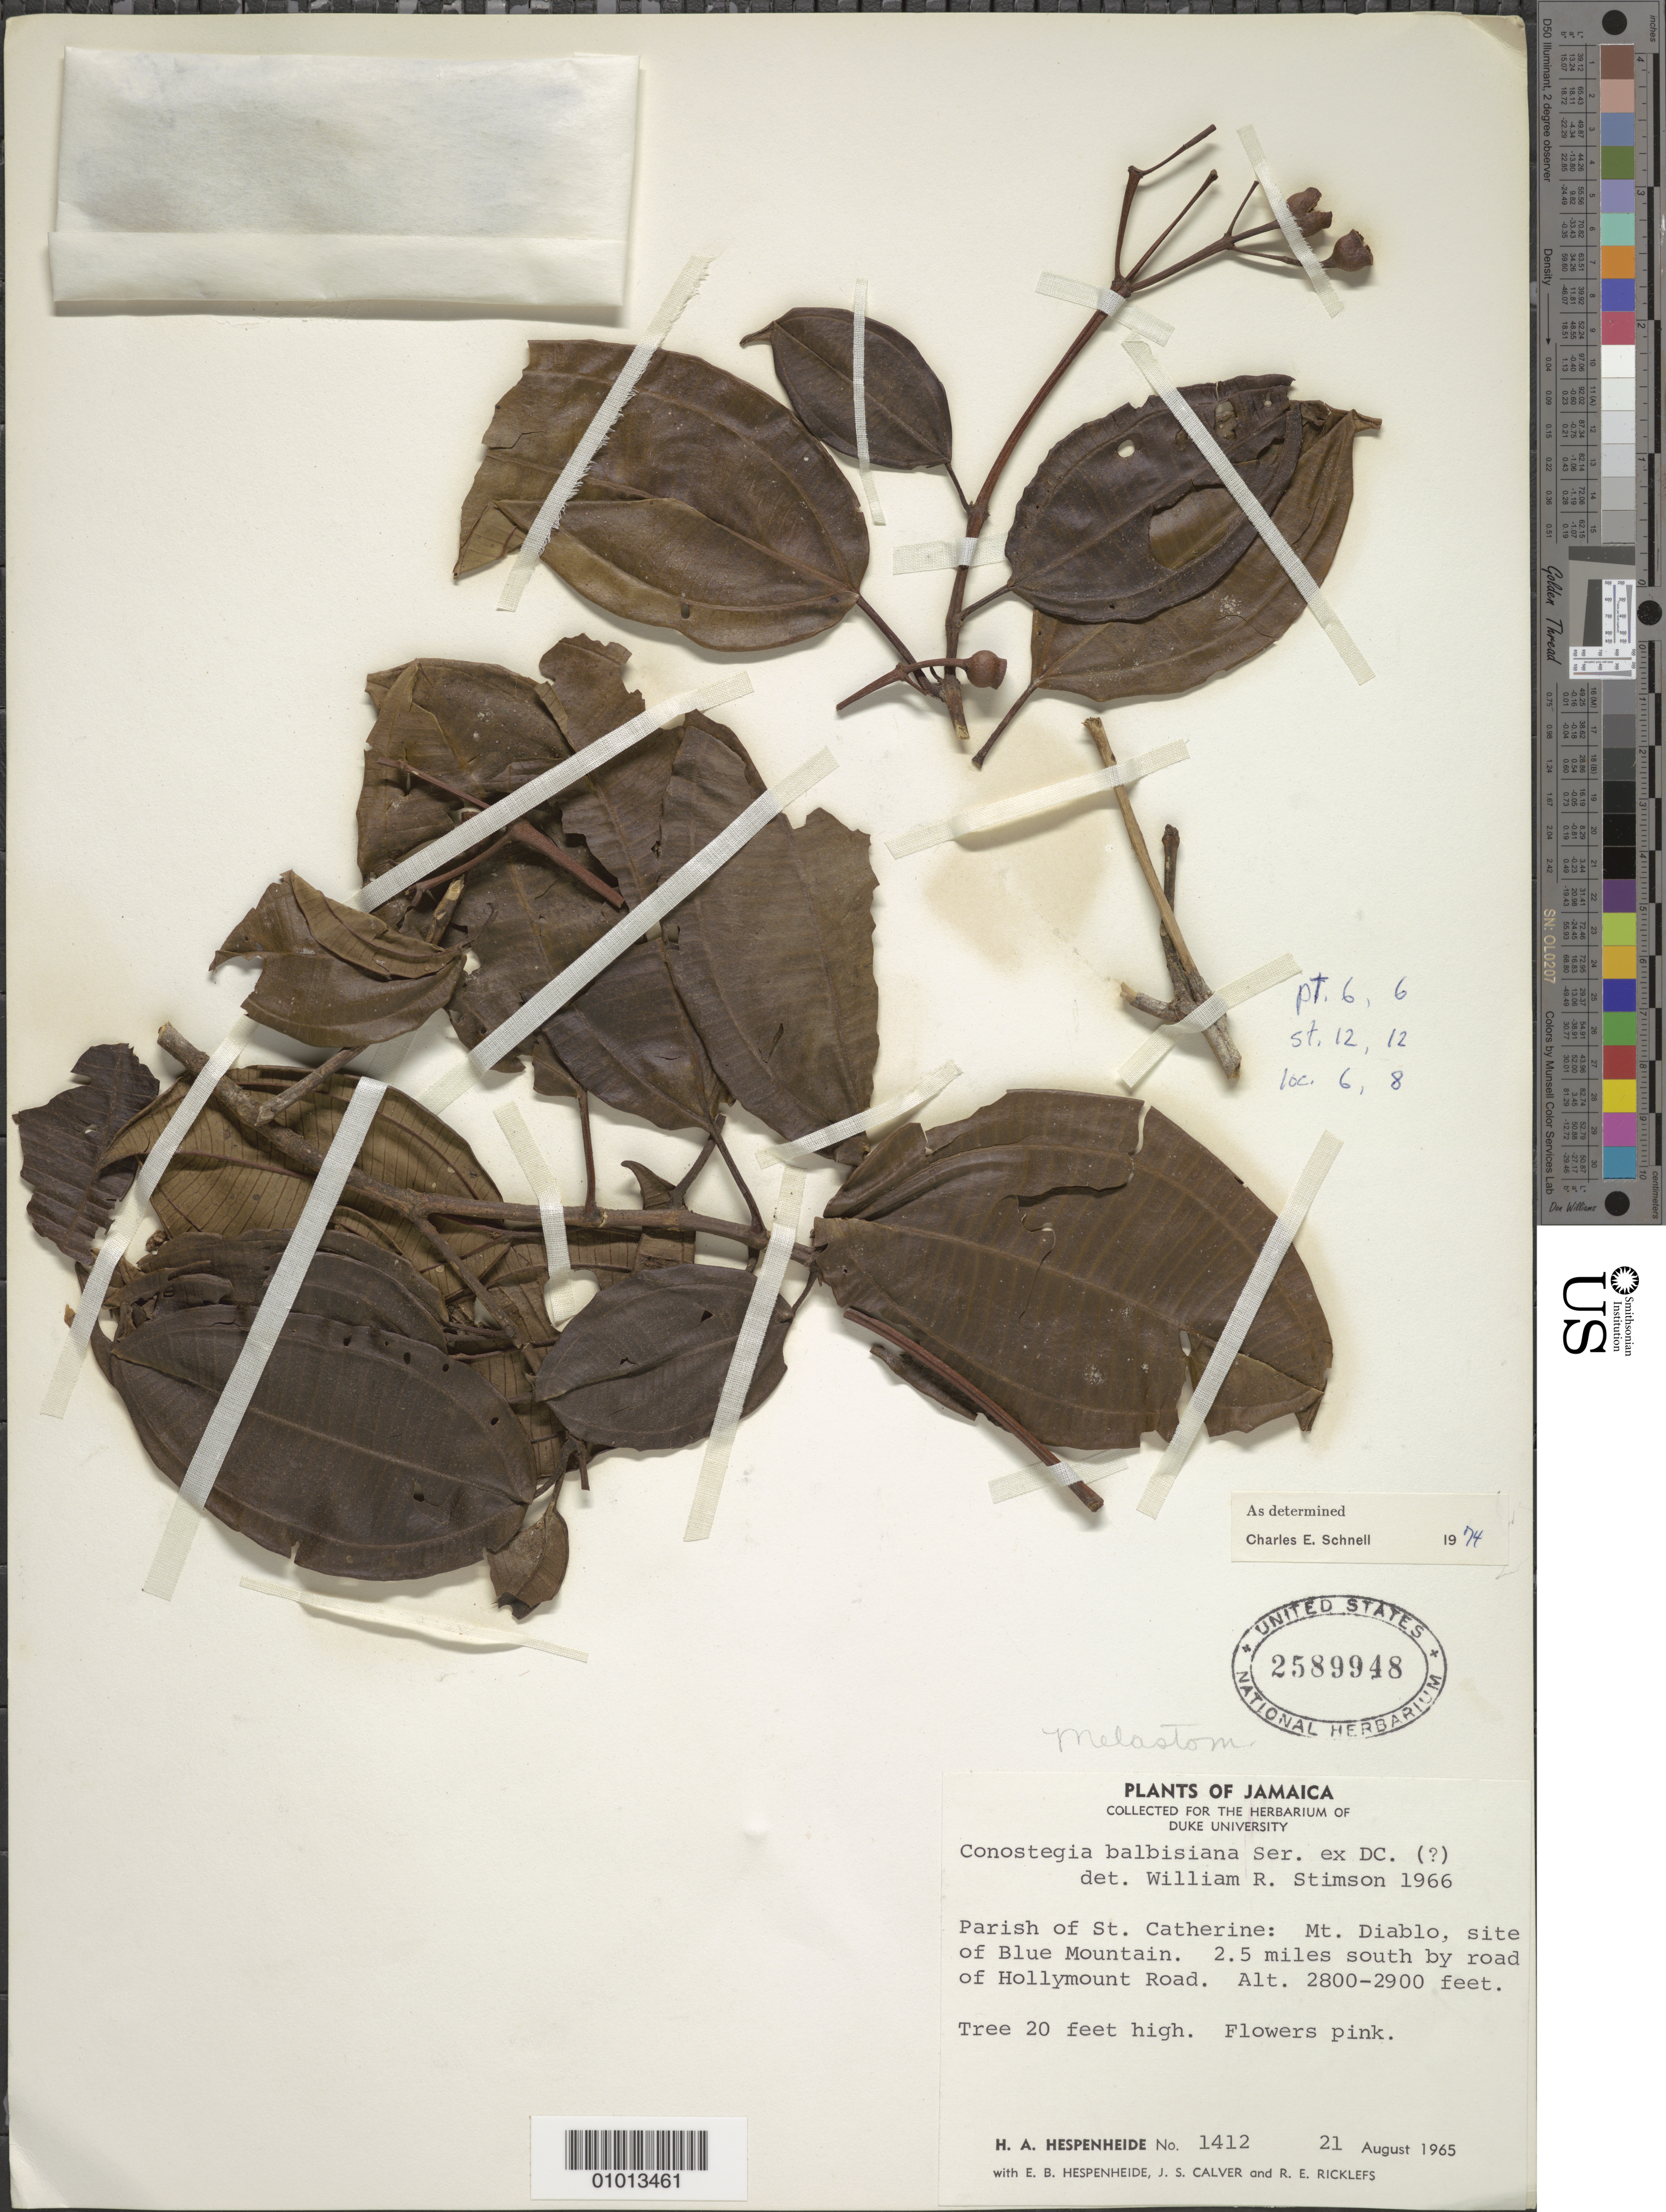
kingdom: Plantae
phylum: Tracheophyta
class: Magnoliopsida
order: Myrtales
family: Melastomataceae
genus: Conostegia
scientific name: Conostegia balbisiana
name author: Ser. ex DC.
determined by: Schnell, C. E.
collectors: H. A. Hespenheide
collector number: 1412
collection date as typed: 21 Aug 1965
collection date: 1965-08-21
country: Jamaica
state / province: Saint Catherine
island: Jamaica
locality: Mt. Diablo, site of Blue Mountain, 2.5 miles south by road of Hollymount Road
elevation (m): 853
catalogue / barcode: US 2589948